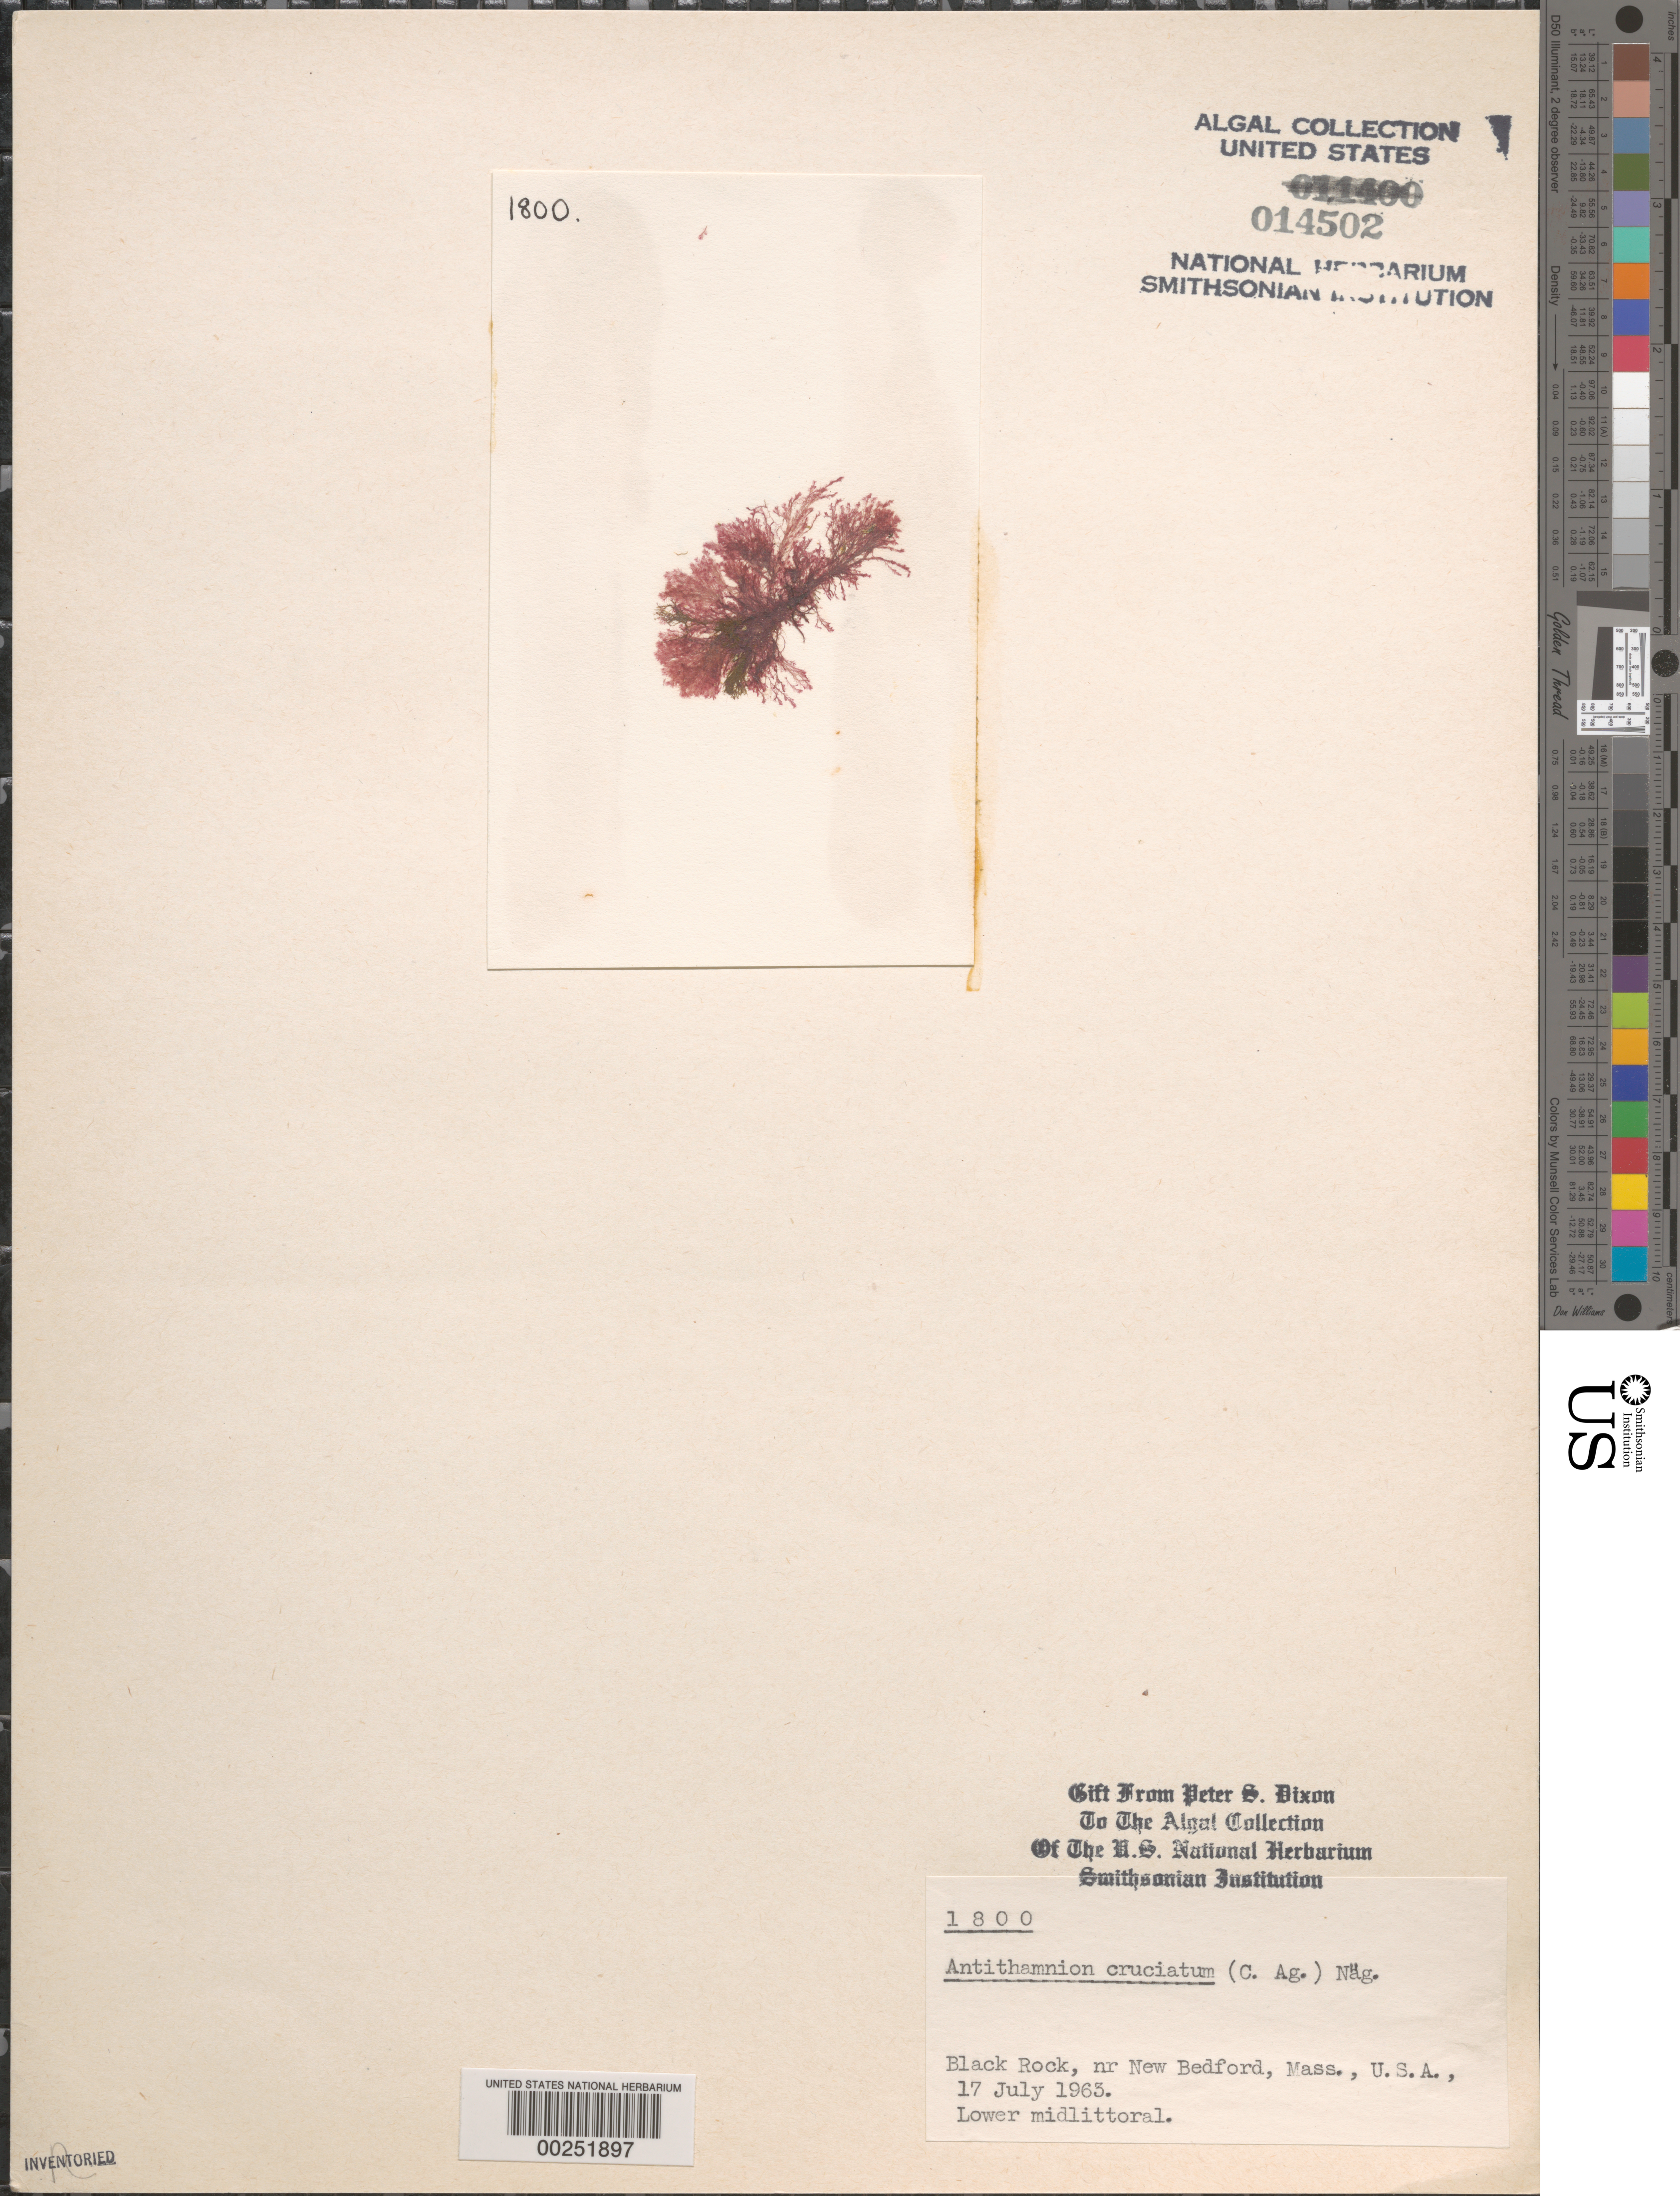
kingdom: Plantae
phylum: Rhodophyta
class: Florideophyceae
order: Ceramiales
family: Ceramiaceae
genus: Antithamnion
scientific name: Antithamnion cruciatum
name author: (C. Agardh) Näg.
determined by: Dixon, P. S.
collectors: P. S. Dixon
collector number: PSD 1800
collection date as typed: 17 Jul 1963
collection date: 1963-07-17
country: United States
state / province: Massachusetts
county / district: Bristol County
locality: Black Rock, near New Bedford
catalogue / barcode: US 14502